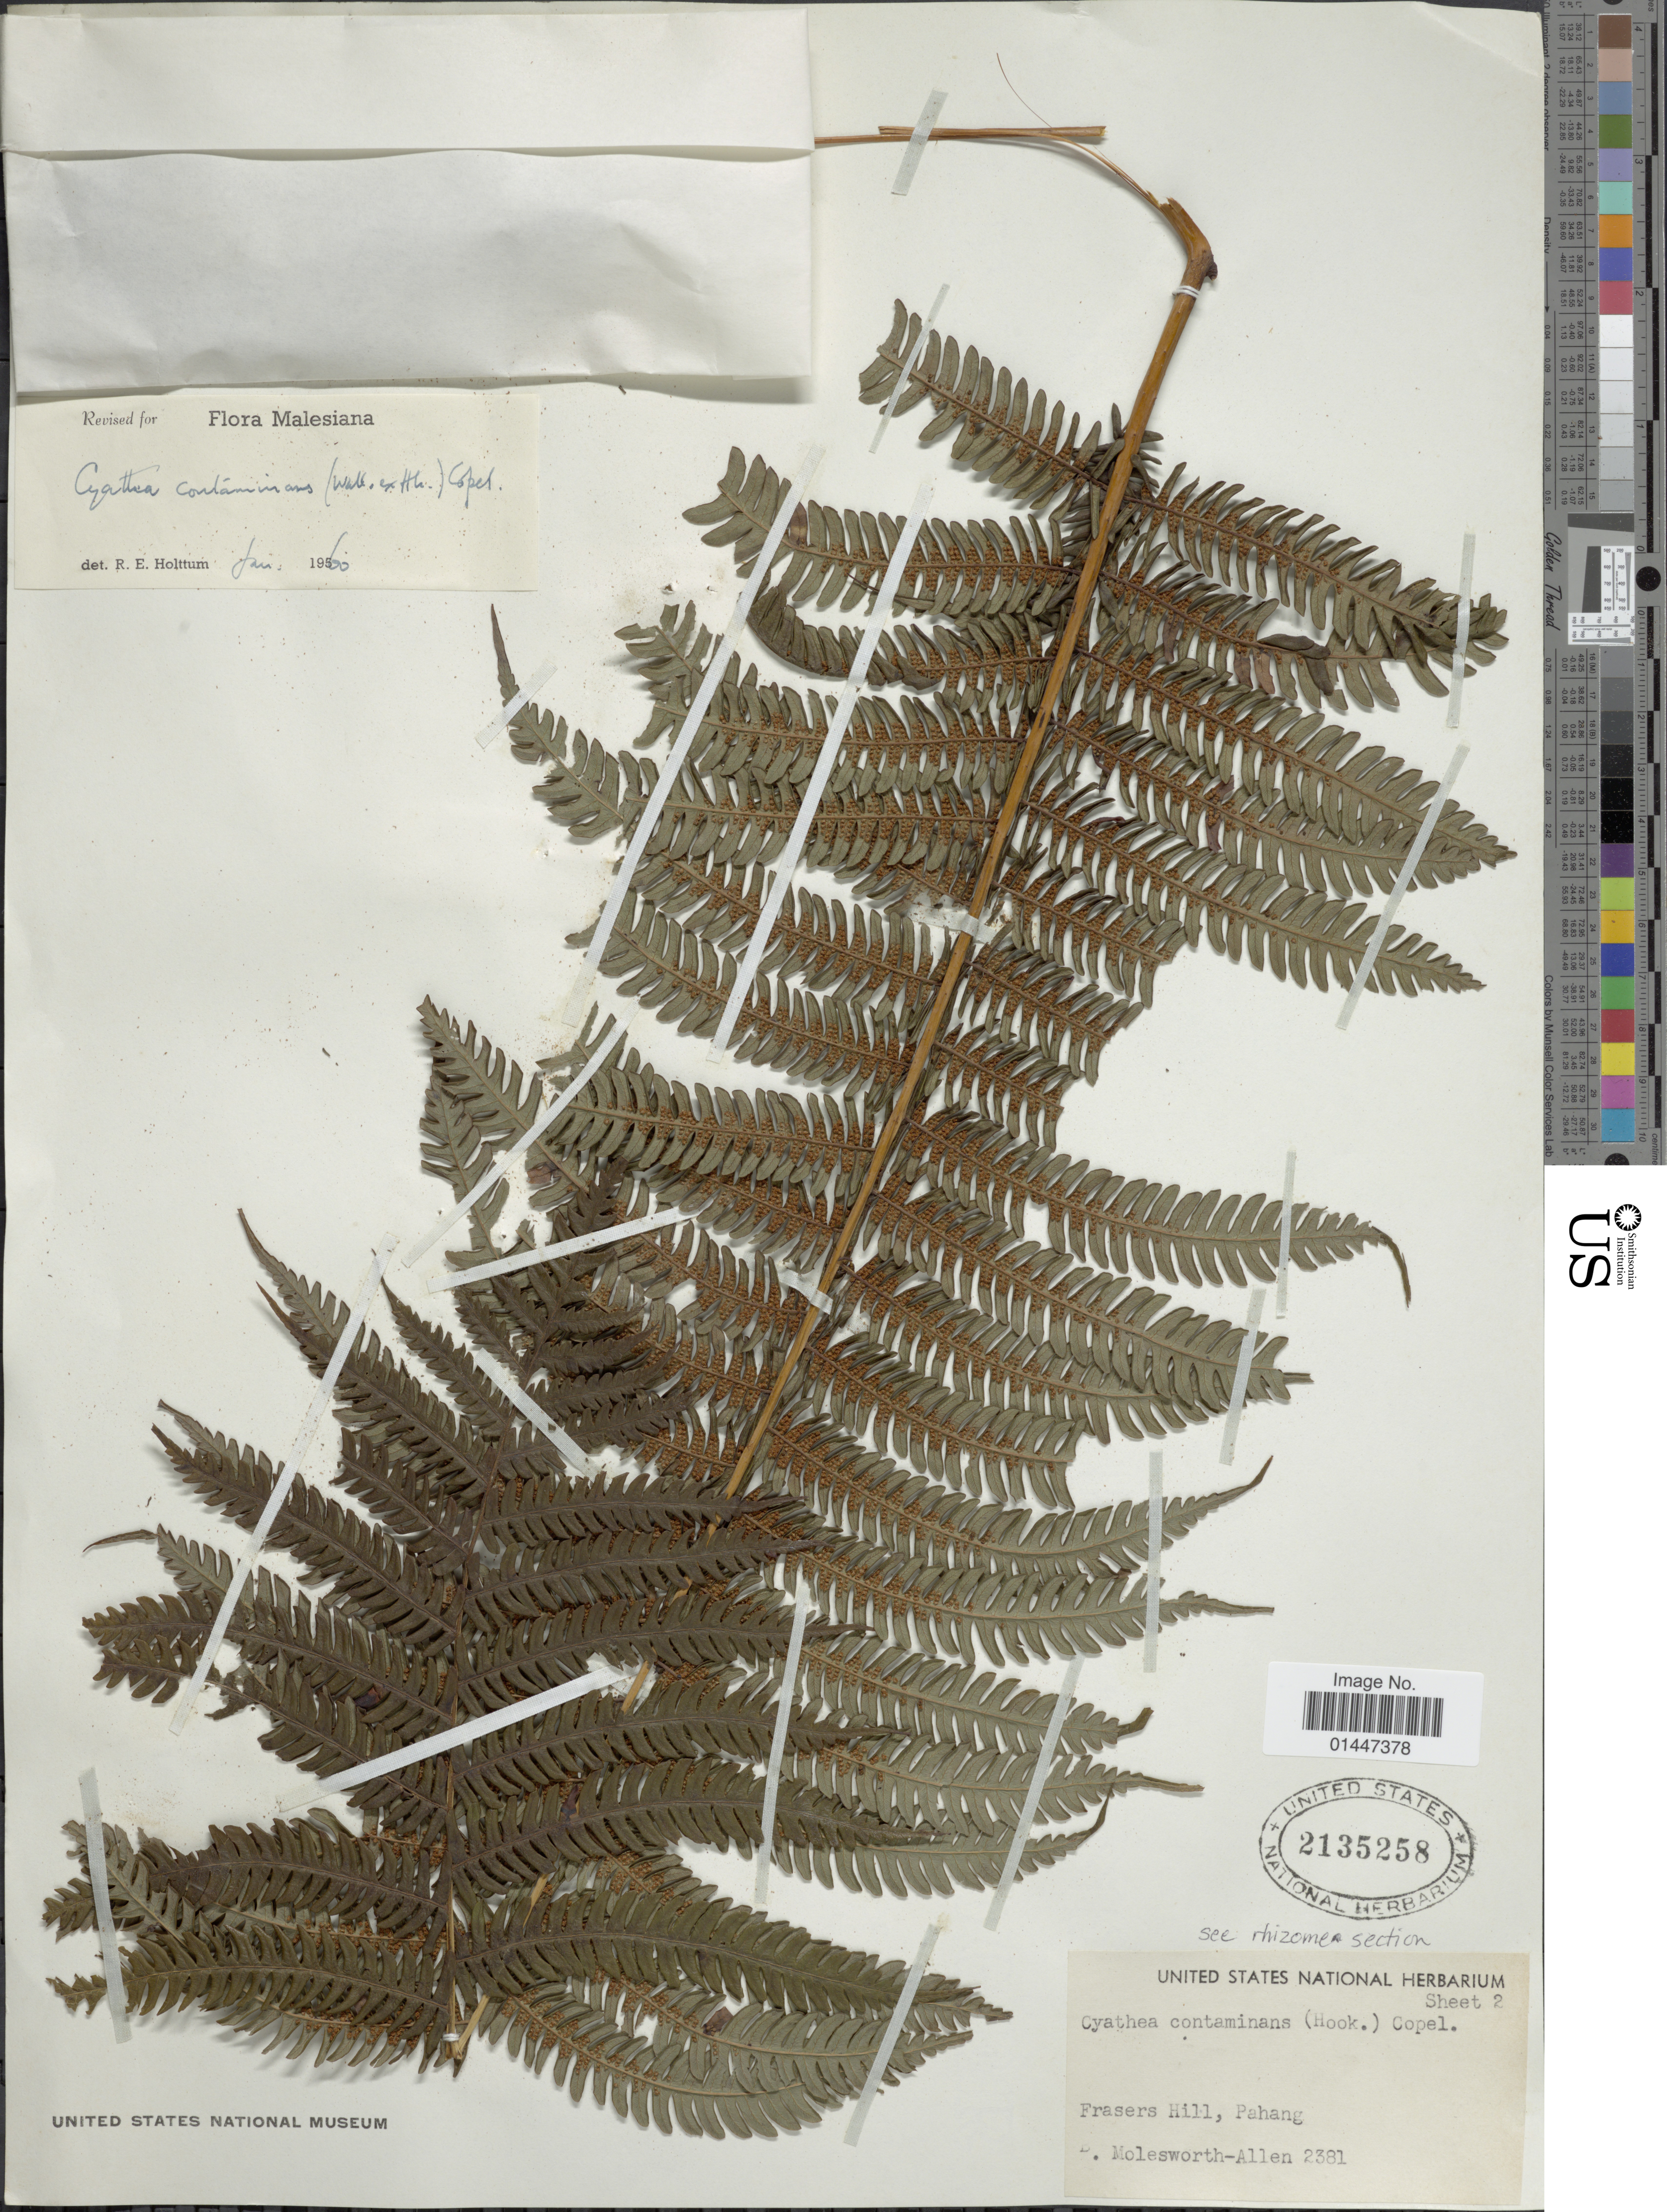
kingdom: Plantae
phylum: Tracheophyta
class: Polypodiopsida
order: Cyatheales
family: Cyatheaceae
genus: Sphaeropteris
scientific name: Sphaeropteris glauca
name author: (Blume) R.M. Tryon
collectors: B. E. G. Molesworth-Allen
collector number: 2381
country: Malaysia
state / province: Pahang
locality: Frasers Hill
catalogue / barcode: US 2135258